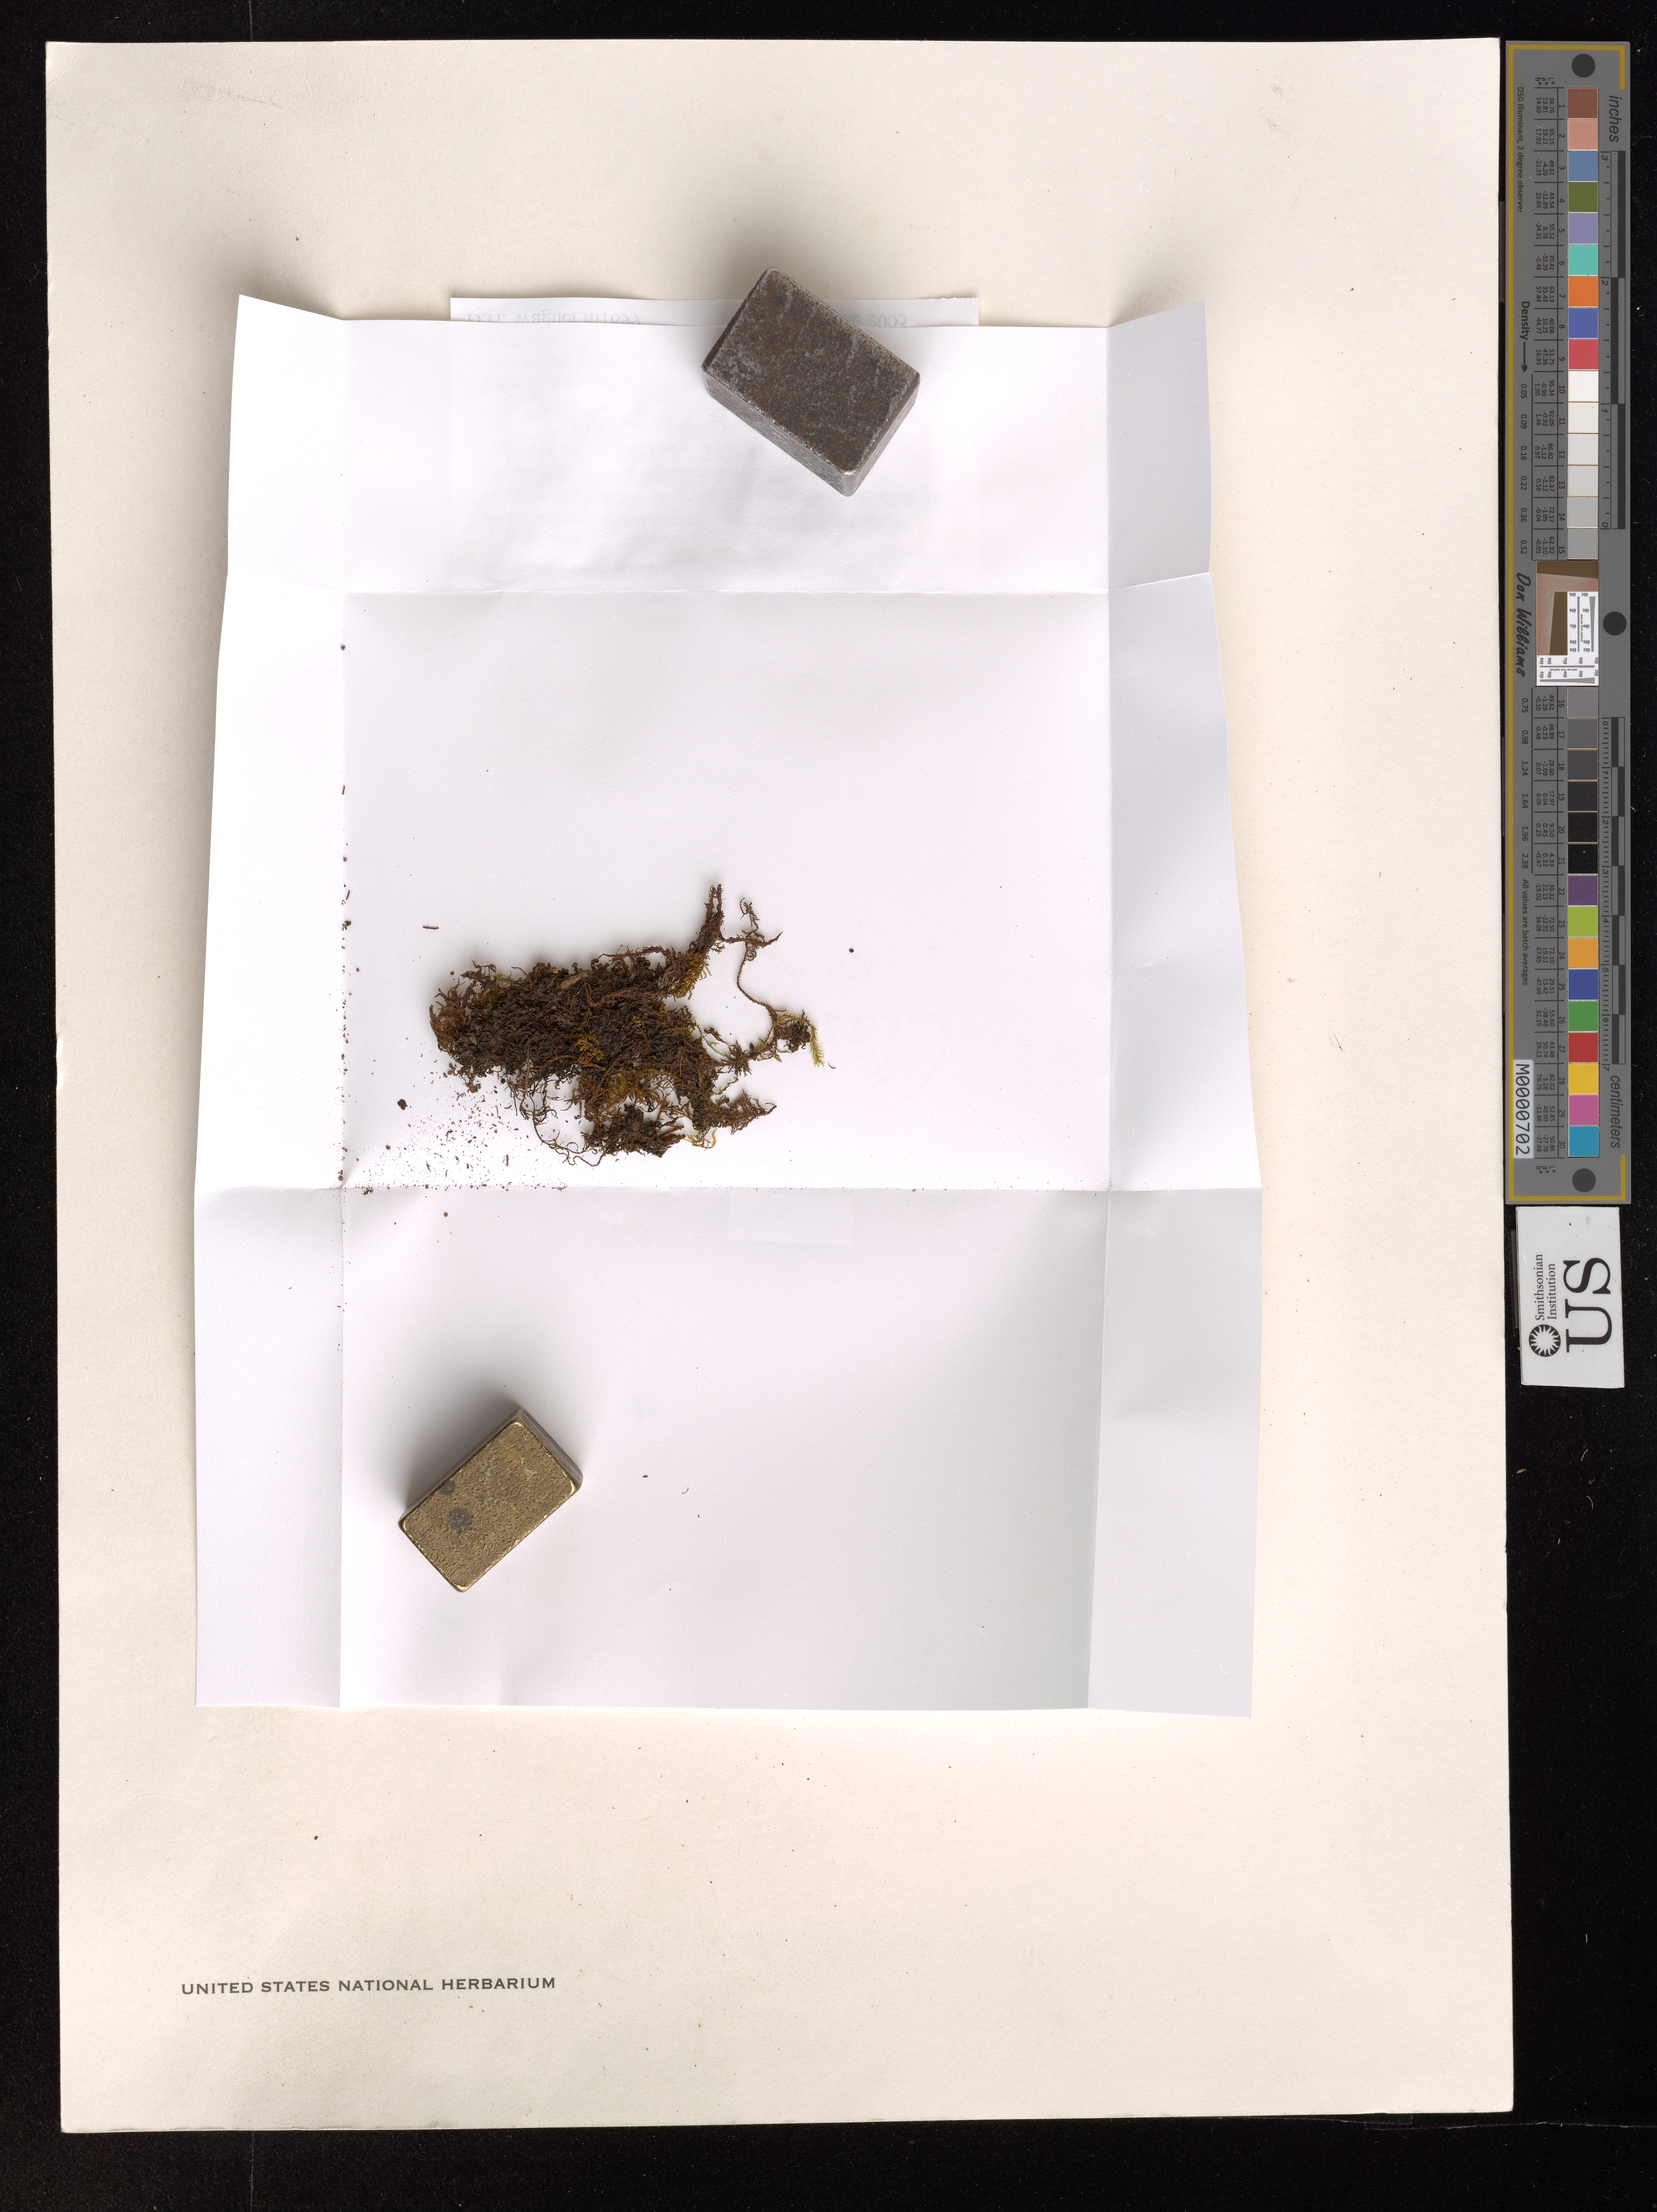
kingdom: Plantae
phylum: Marchantiophyta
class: Jungermanniopsida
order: Metzgeriales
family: Aneuraceae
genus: Riccardia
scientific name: Riccardia chamedryfolia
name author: (With.) Grolle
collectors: D. H. Wagner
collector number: m1699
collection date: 2005-06-15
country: United States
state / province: Oregon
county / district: Coos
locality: Coos County: Between Eden Valley Campground and Mt. Bolivar, between milepost 17 & 18 on road 3348; about 40 miles SSE of Coos Bay.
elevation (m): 668